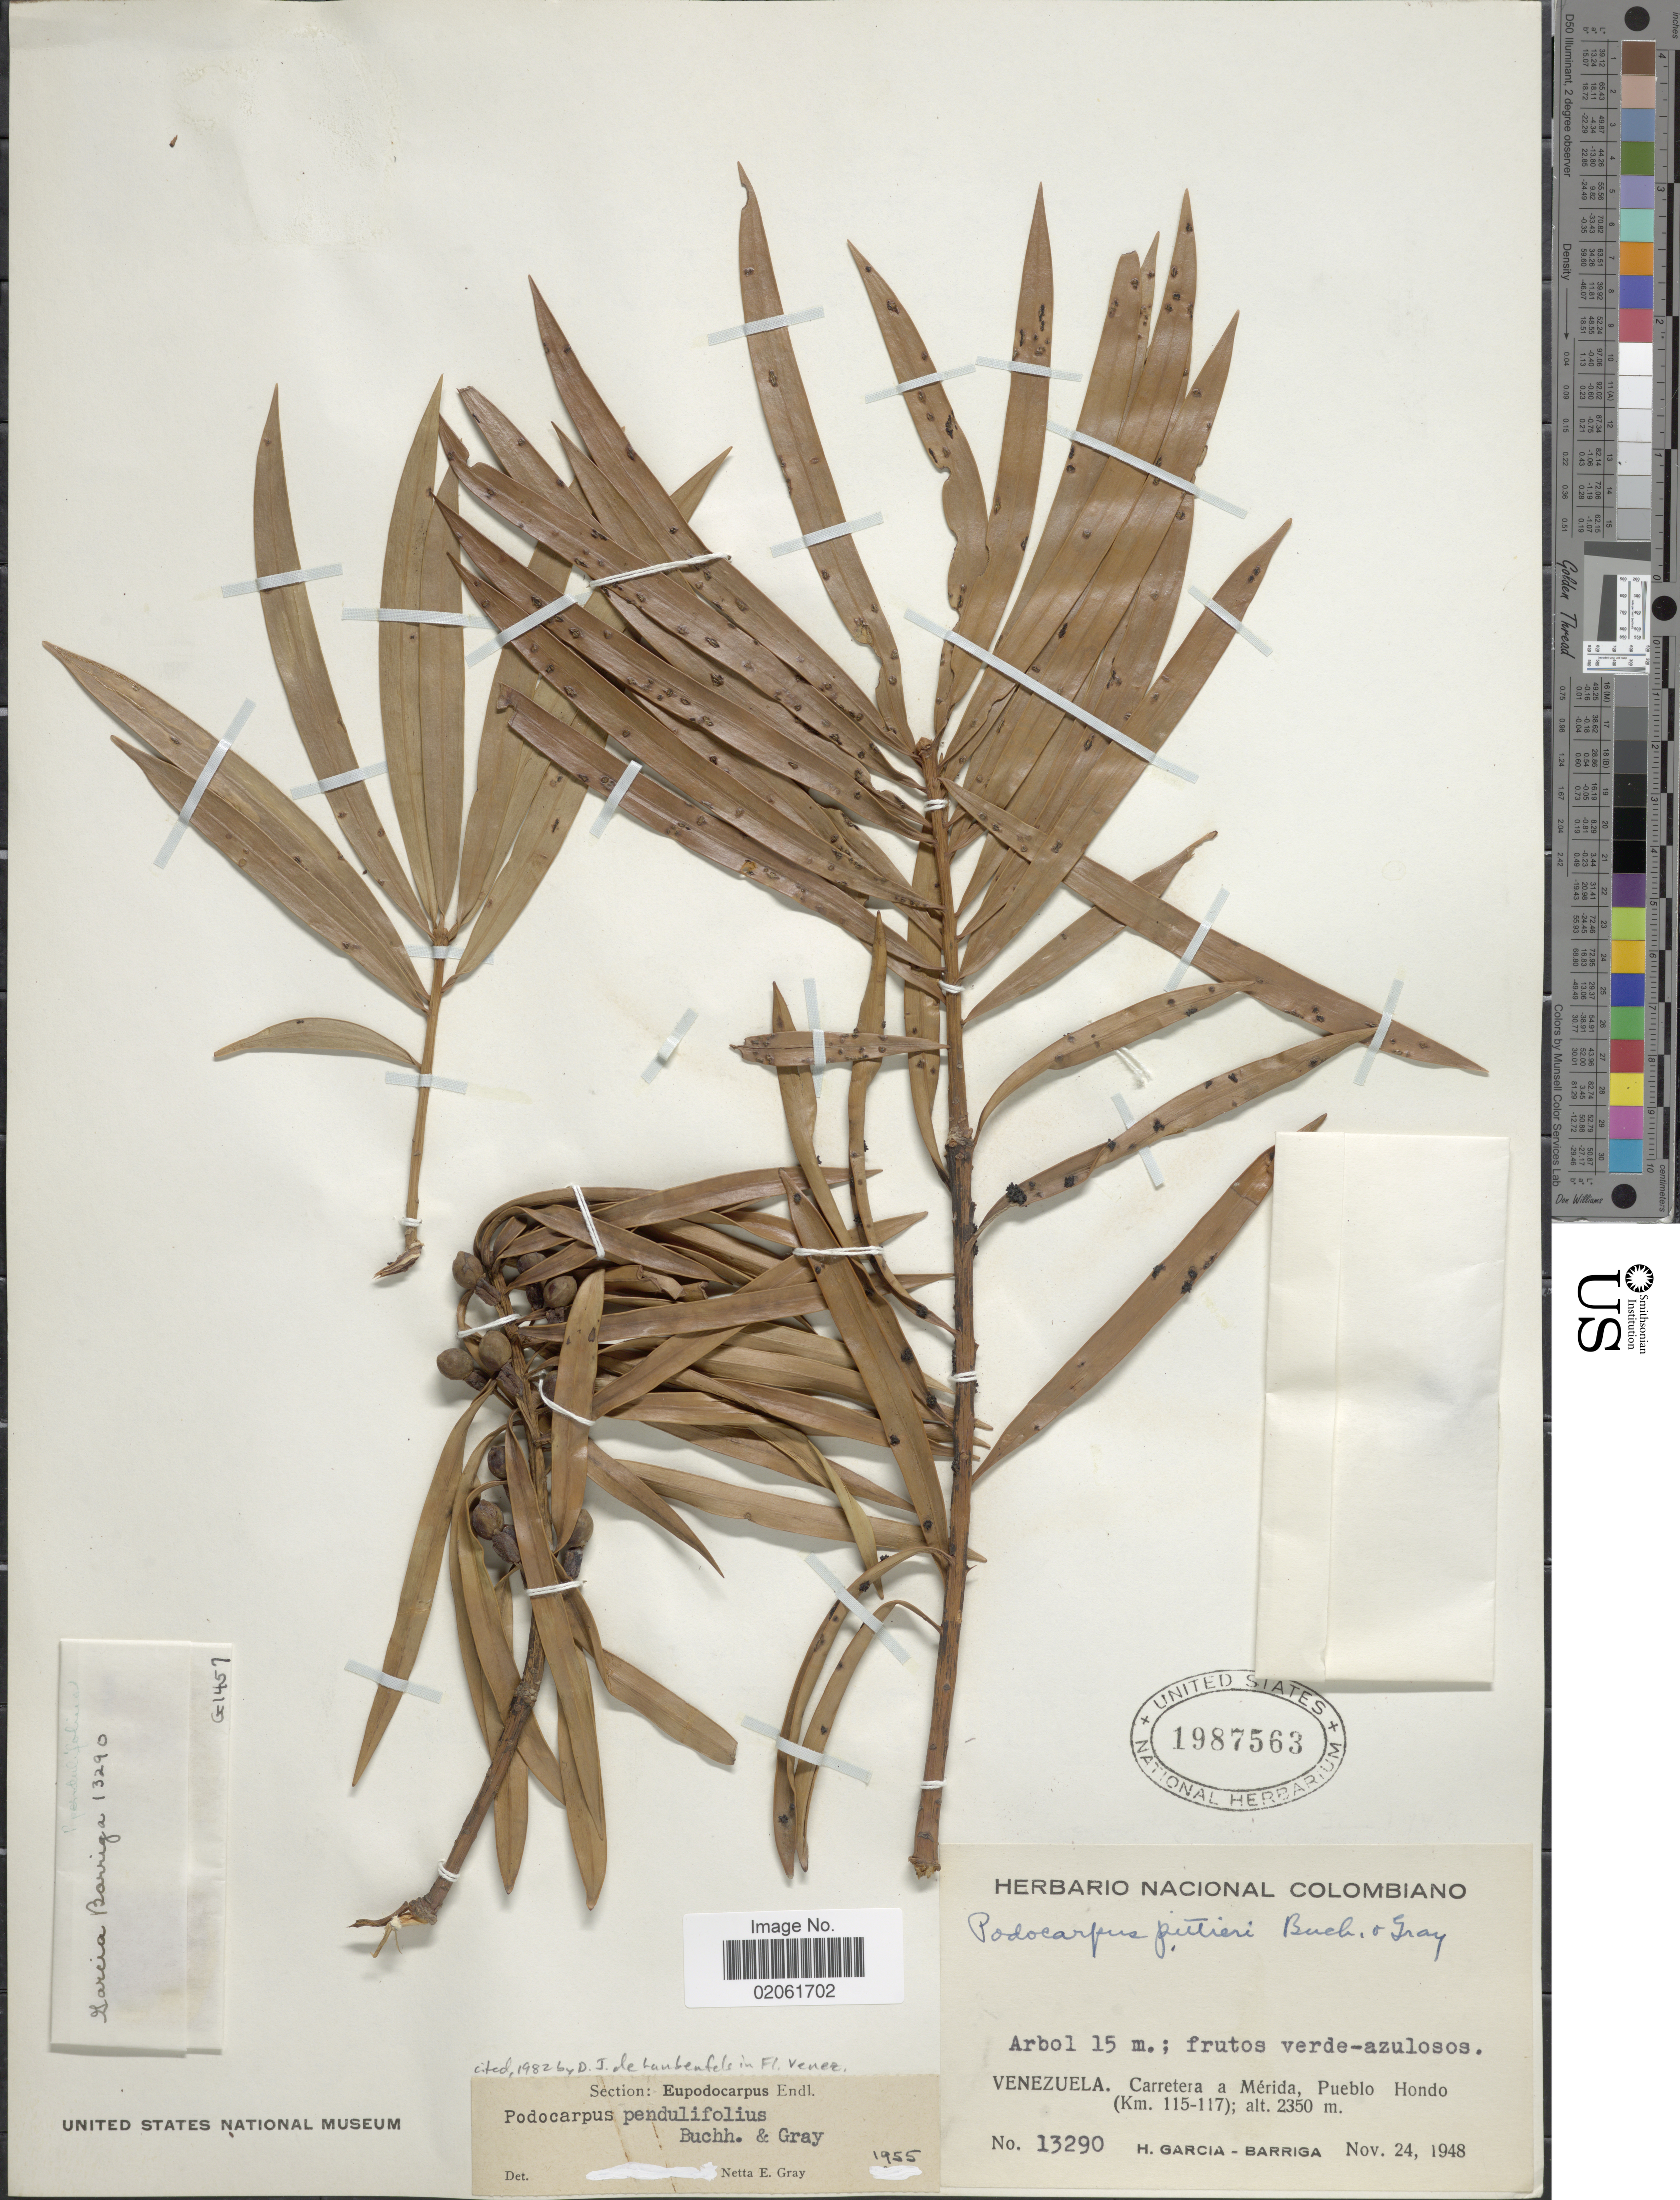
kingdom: Plantae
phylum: Tracheophyta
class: Pinopsida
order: Pinales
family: Podocarpaceae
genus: Podocarpus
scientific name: Podocarpus pendulifolius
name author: J. Buchholz & N.E. Gray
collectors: H. García Barriga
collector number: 13290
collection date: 1948-11-24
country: Venezuela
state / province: Mérida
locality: Pueblo Hondo (Km. 115-117)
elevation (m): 2350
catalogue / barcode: US 1987563